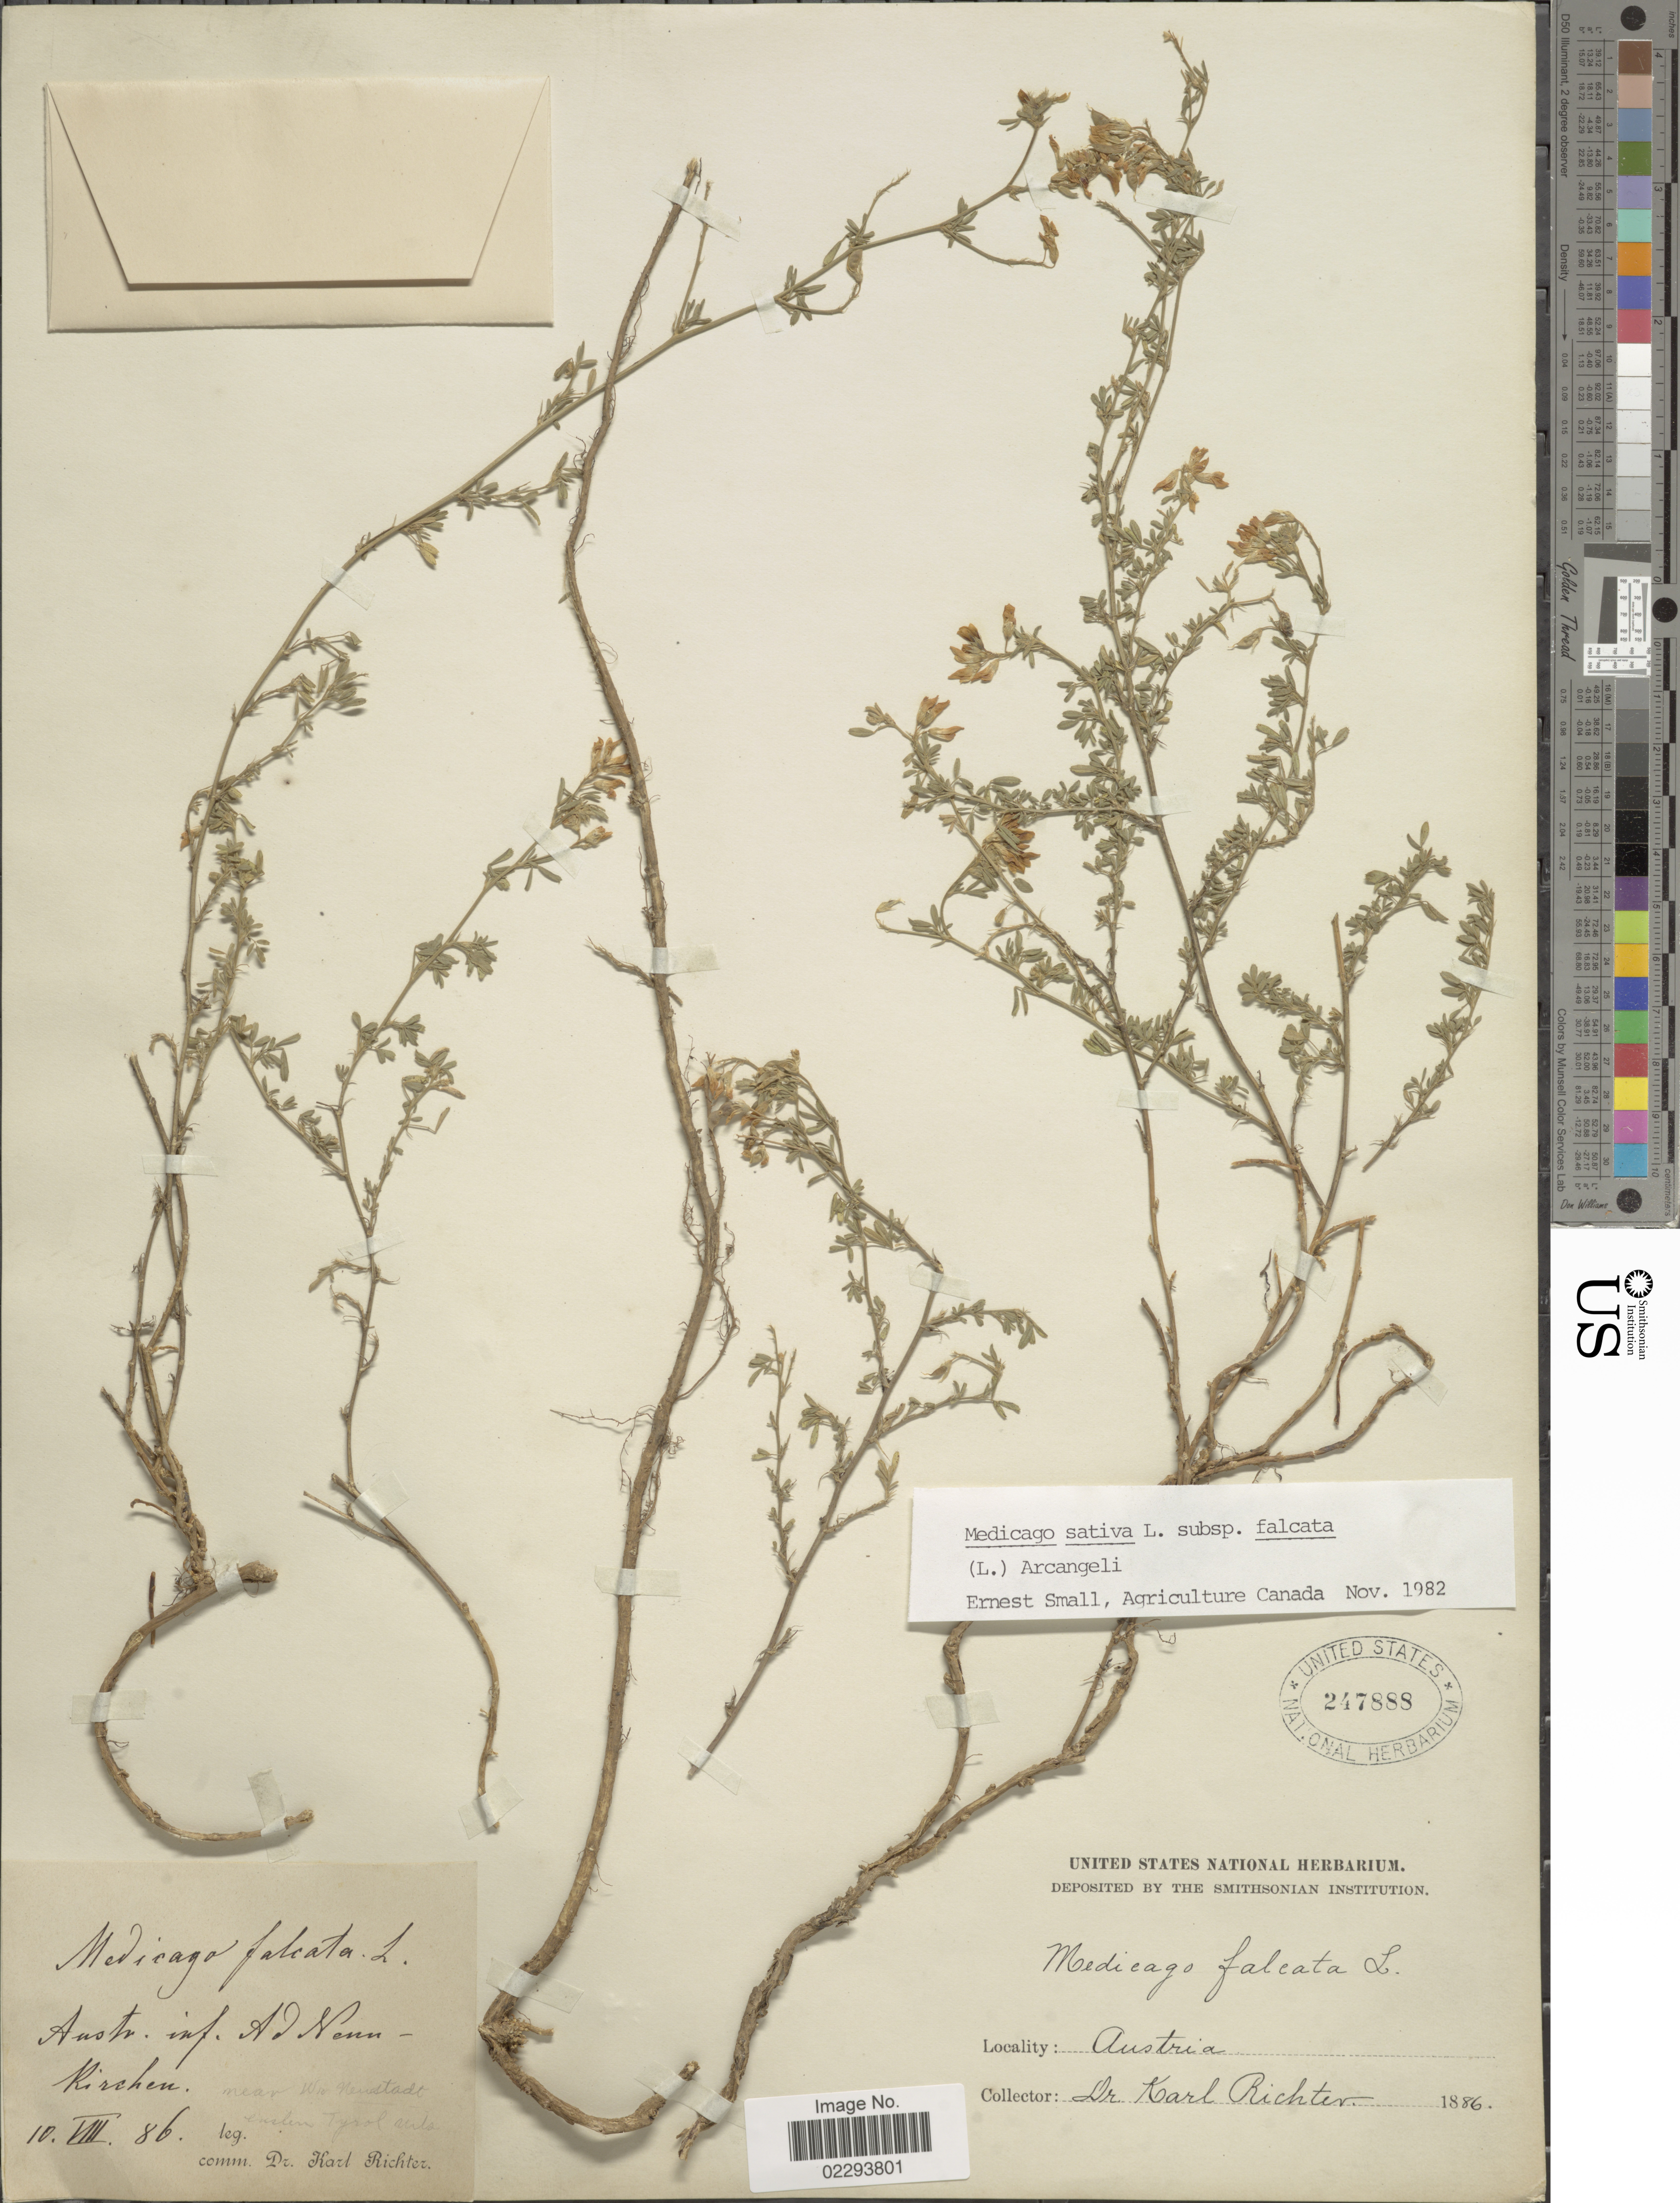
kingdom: Plantae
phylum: Tracheophyta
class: Magnoliopsida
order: Fabales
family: Fabaceae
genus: Medicago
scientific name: Medicago sativa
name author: L.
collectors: K. Richter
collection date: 1886-08-10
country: Austria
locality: Austr. inf. ad. Nenn-Kirchen [interpreted], Austria.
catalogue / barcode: US 247888